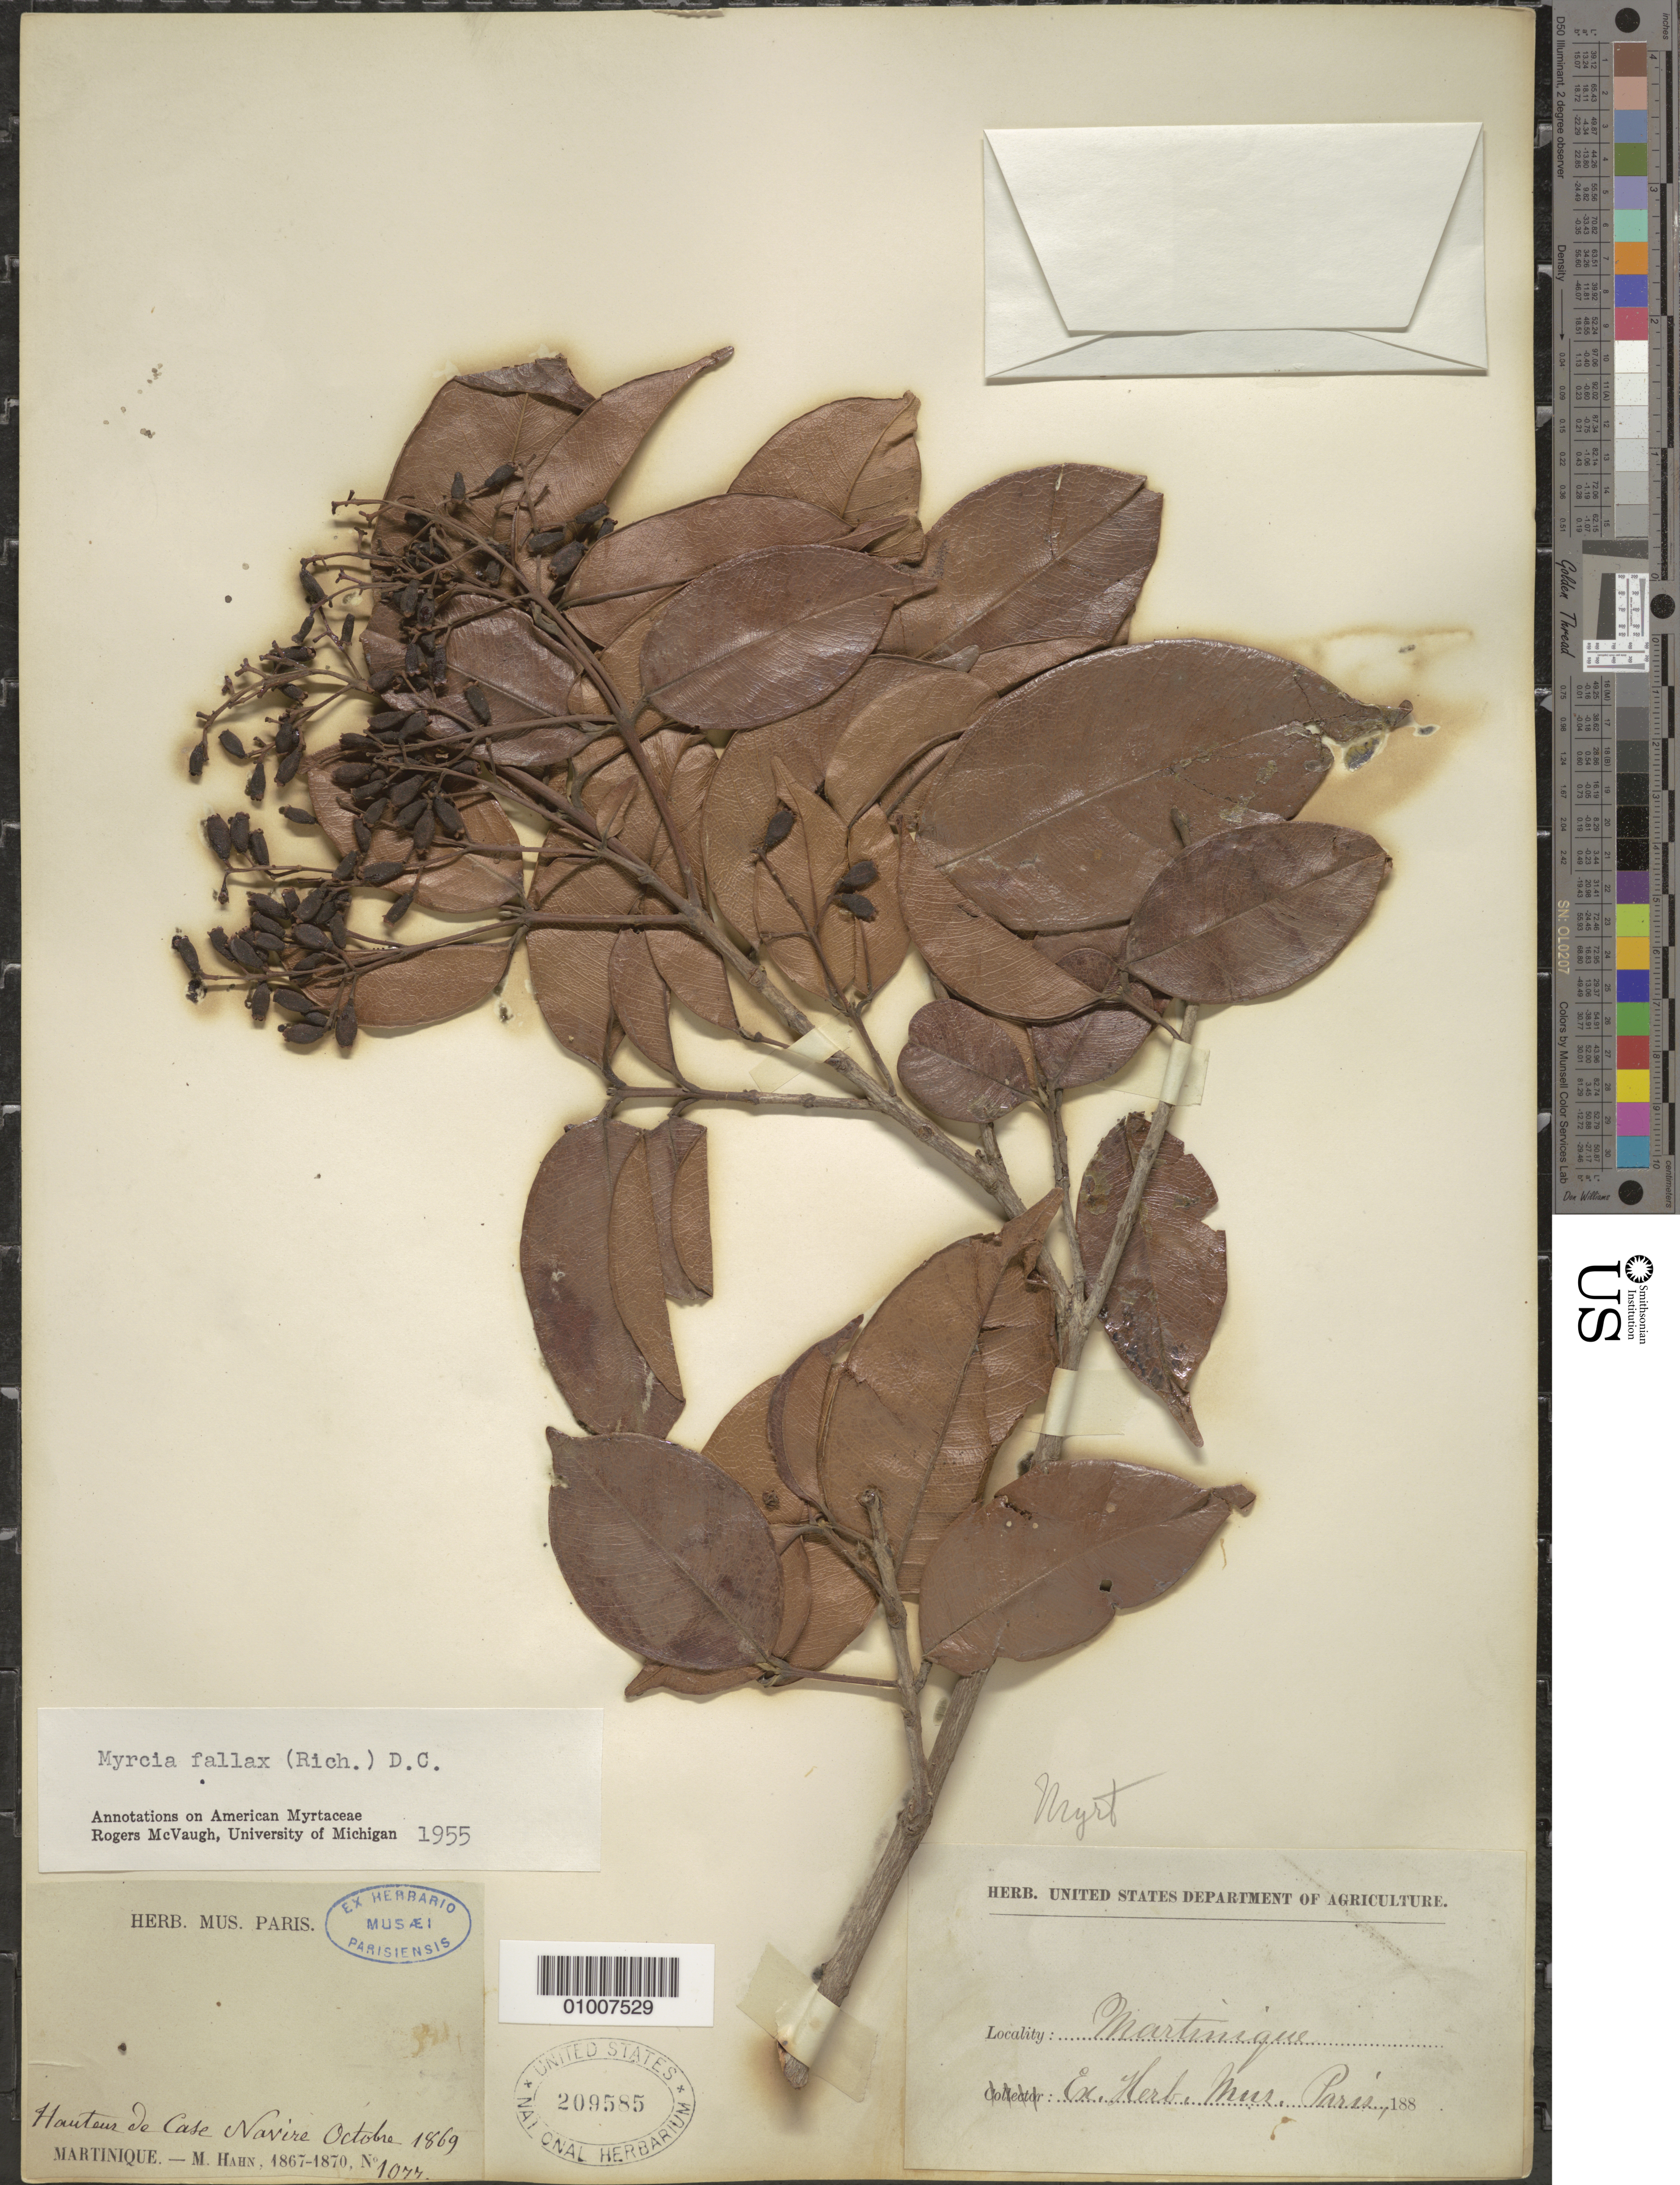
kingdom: Plantae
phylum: Tracheophyta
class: Magnoliopsida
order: Myrtales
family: Myrtaceae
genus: Myrcia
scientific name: Myrcia fallax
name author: (Rich.) DC.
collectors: M. Hahn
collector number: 1077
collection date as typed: Oct 1869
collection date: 1869-10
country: Martinique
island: Martinique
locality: Hauteur de Case Navire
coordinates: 0 N, 0 E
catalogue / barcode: US 209585